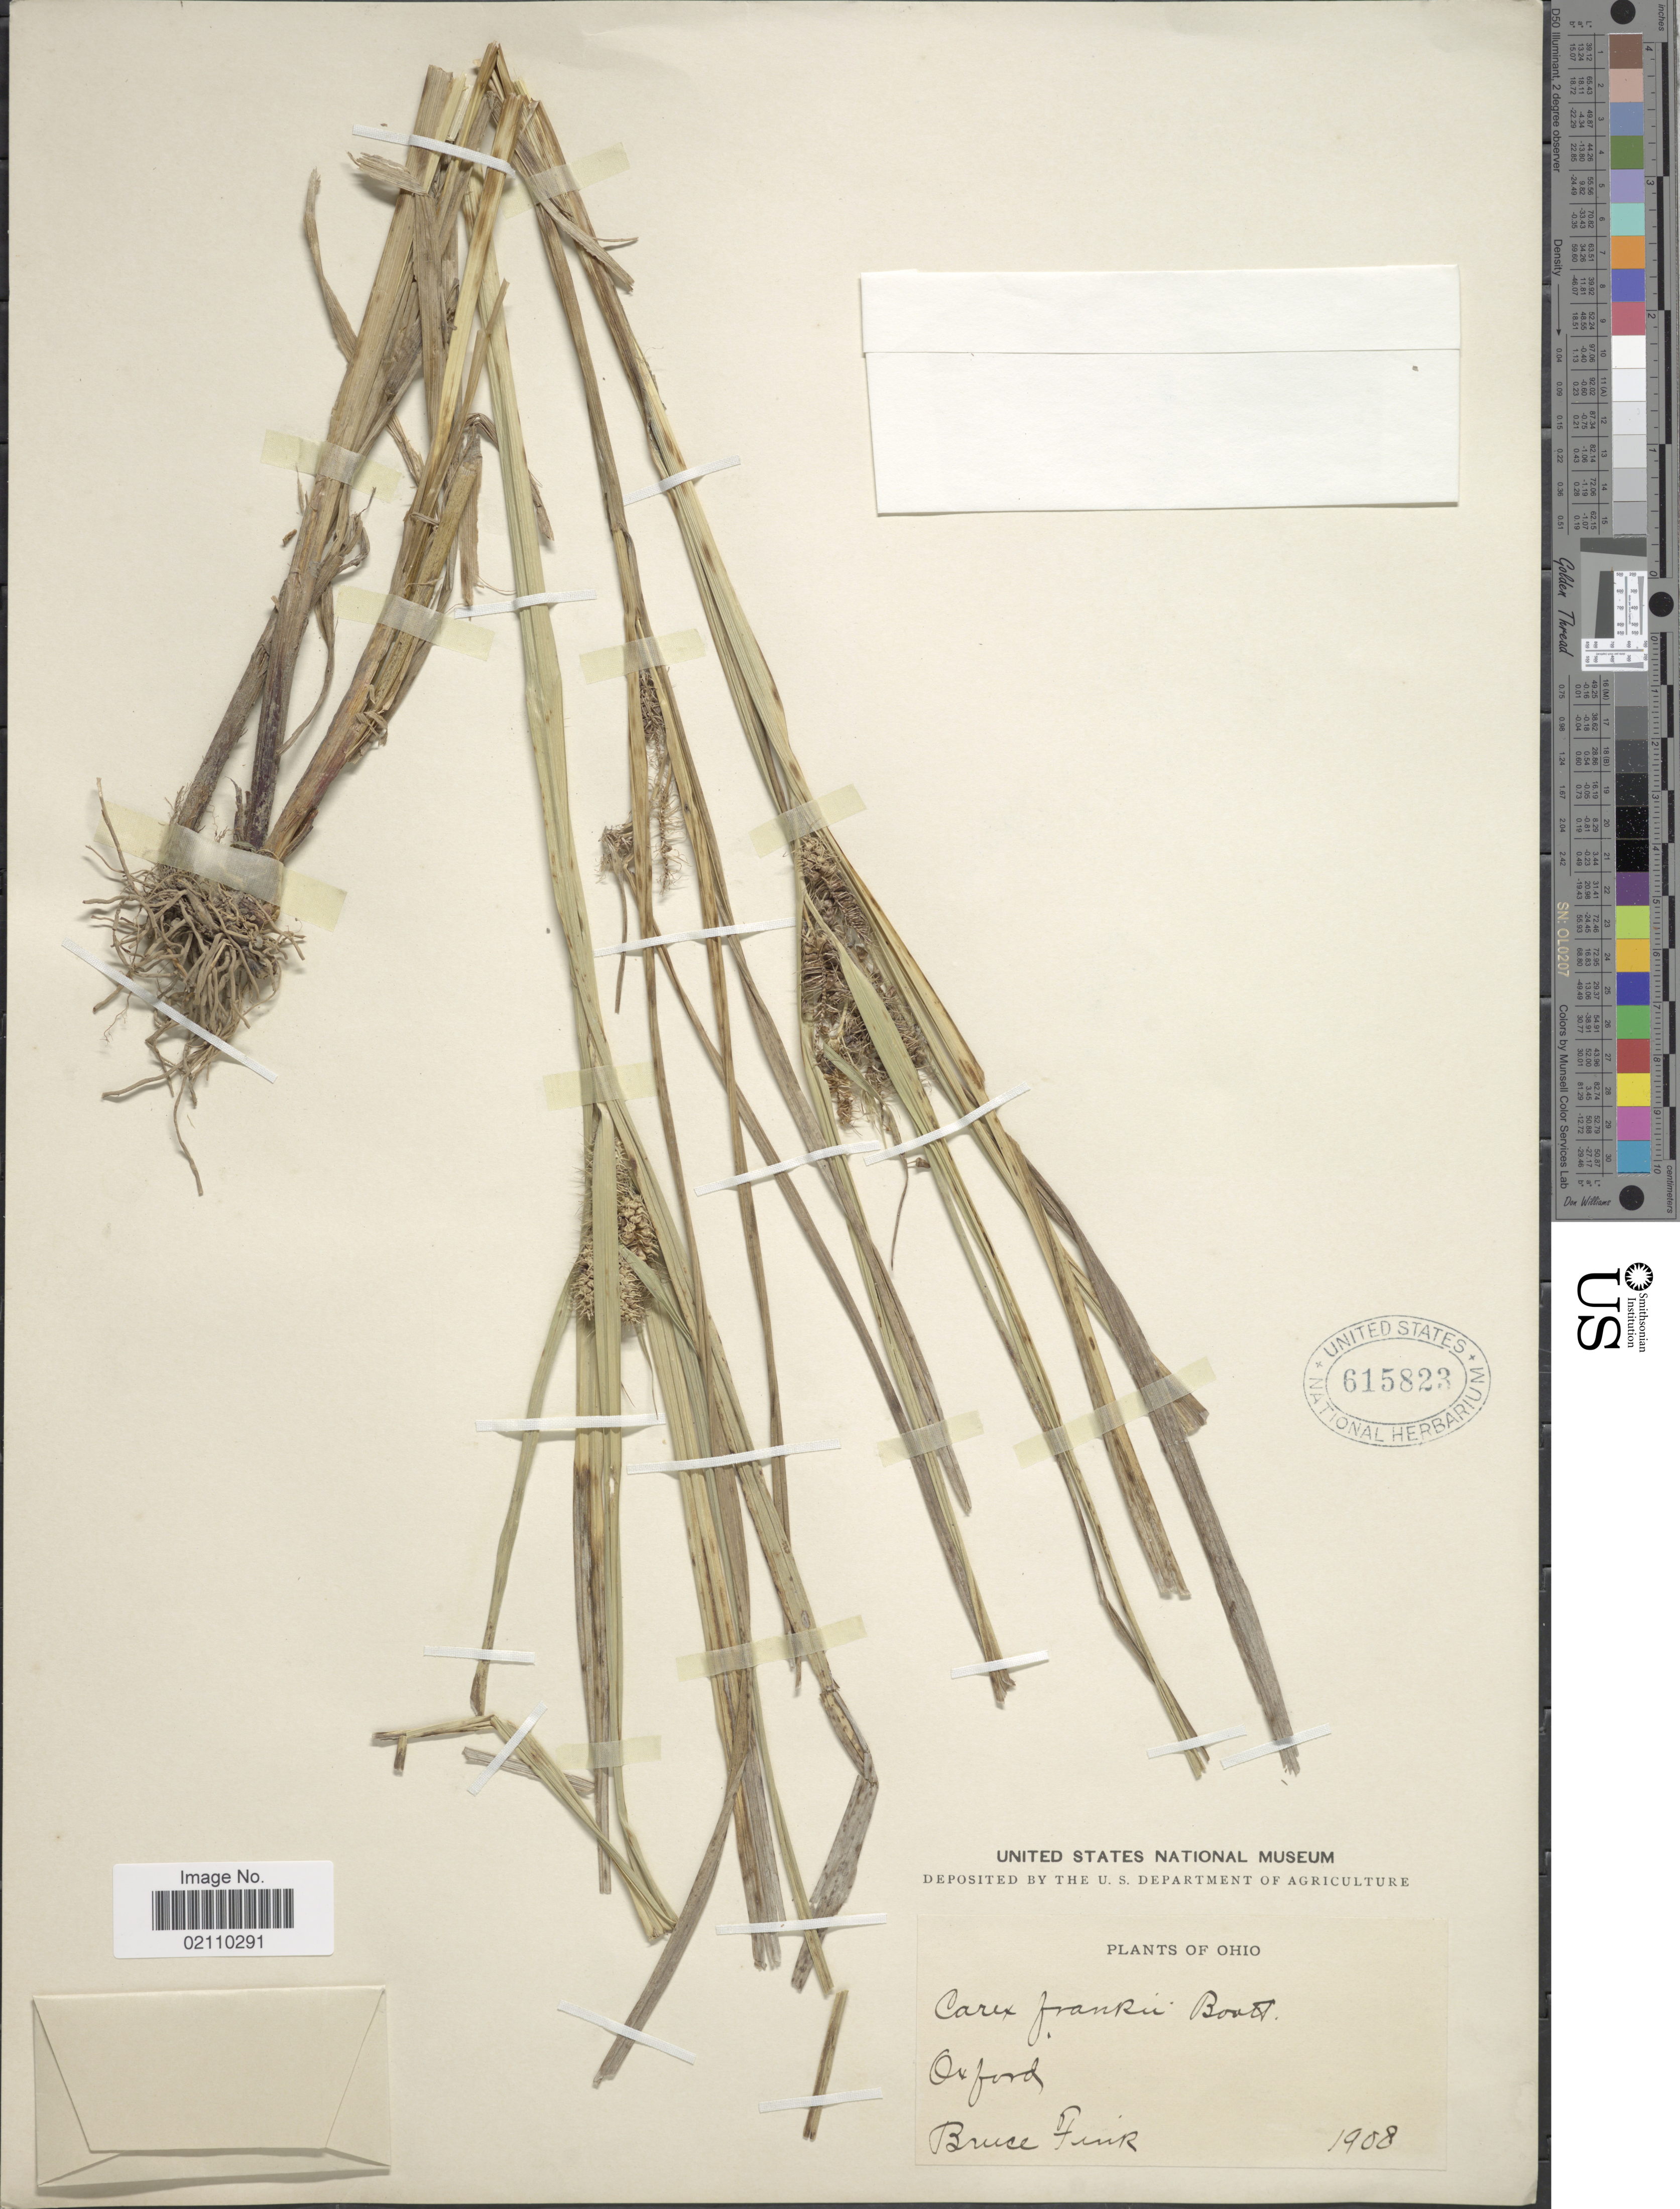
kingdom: Plantae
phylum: Tracheophyta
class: Liliopsida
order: Poales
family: Cyperaceae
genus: Carex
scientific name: Carex frankii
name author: Kunth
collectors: B. Fink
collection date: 1908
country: United States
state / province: Ohio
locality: Oxford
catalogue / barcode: US 615823